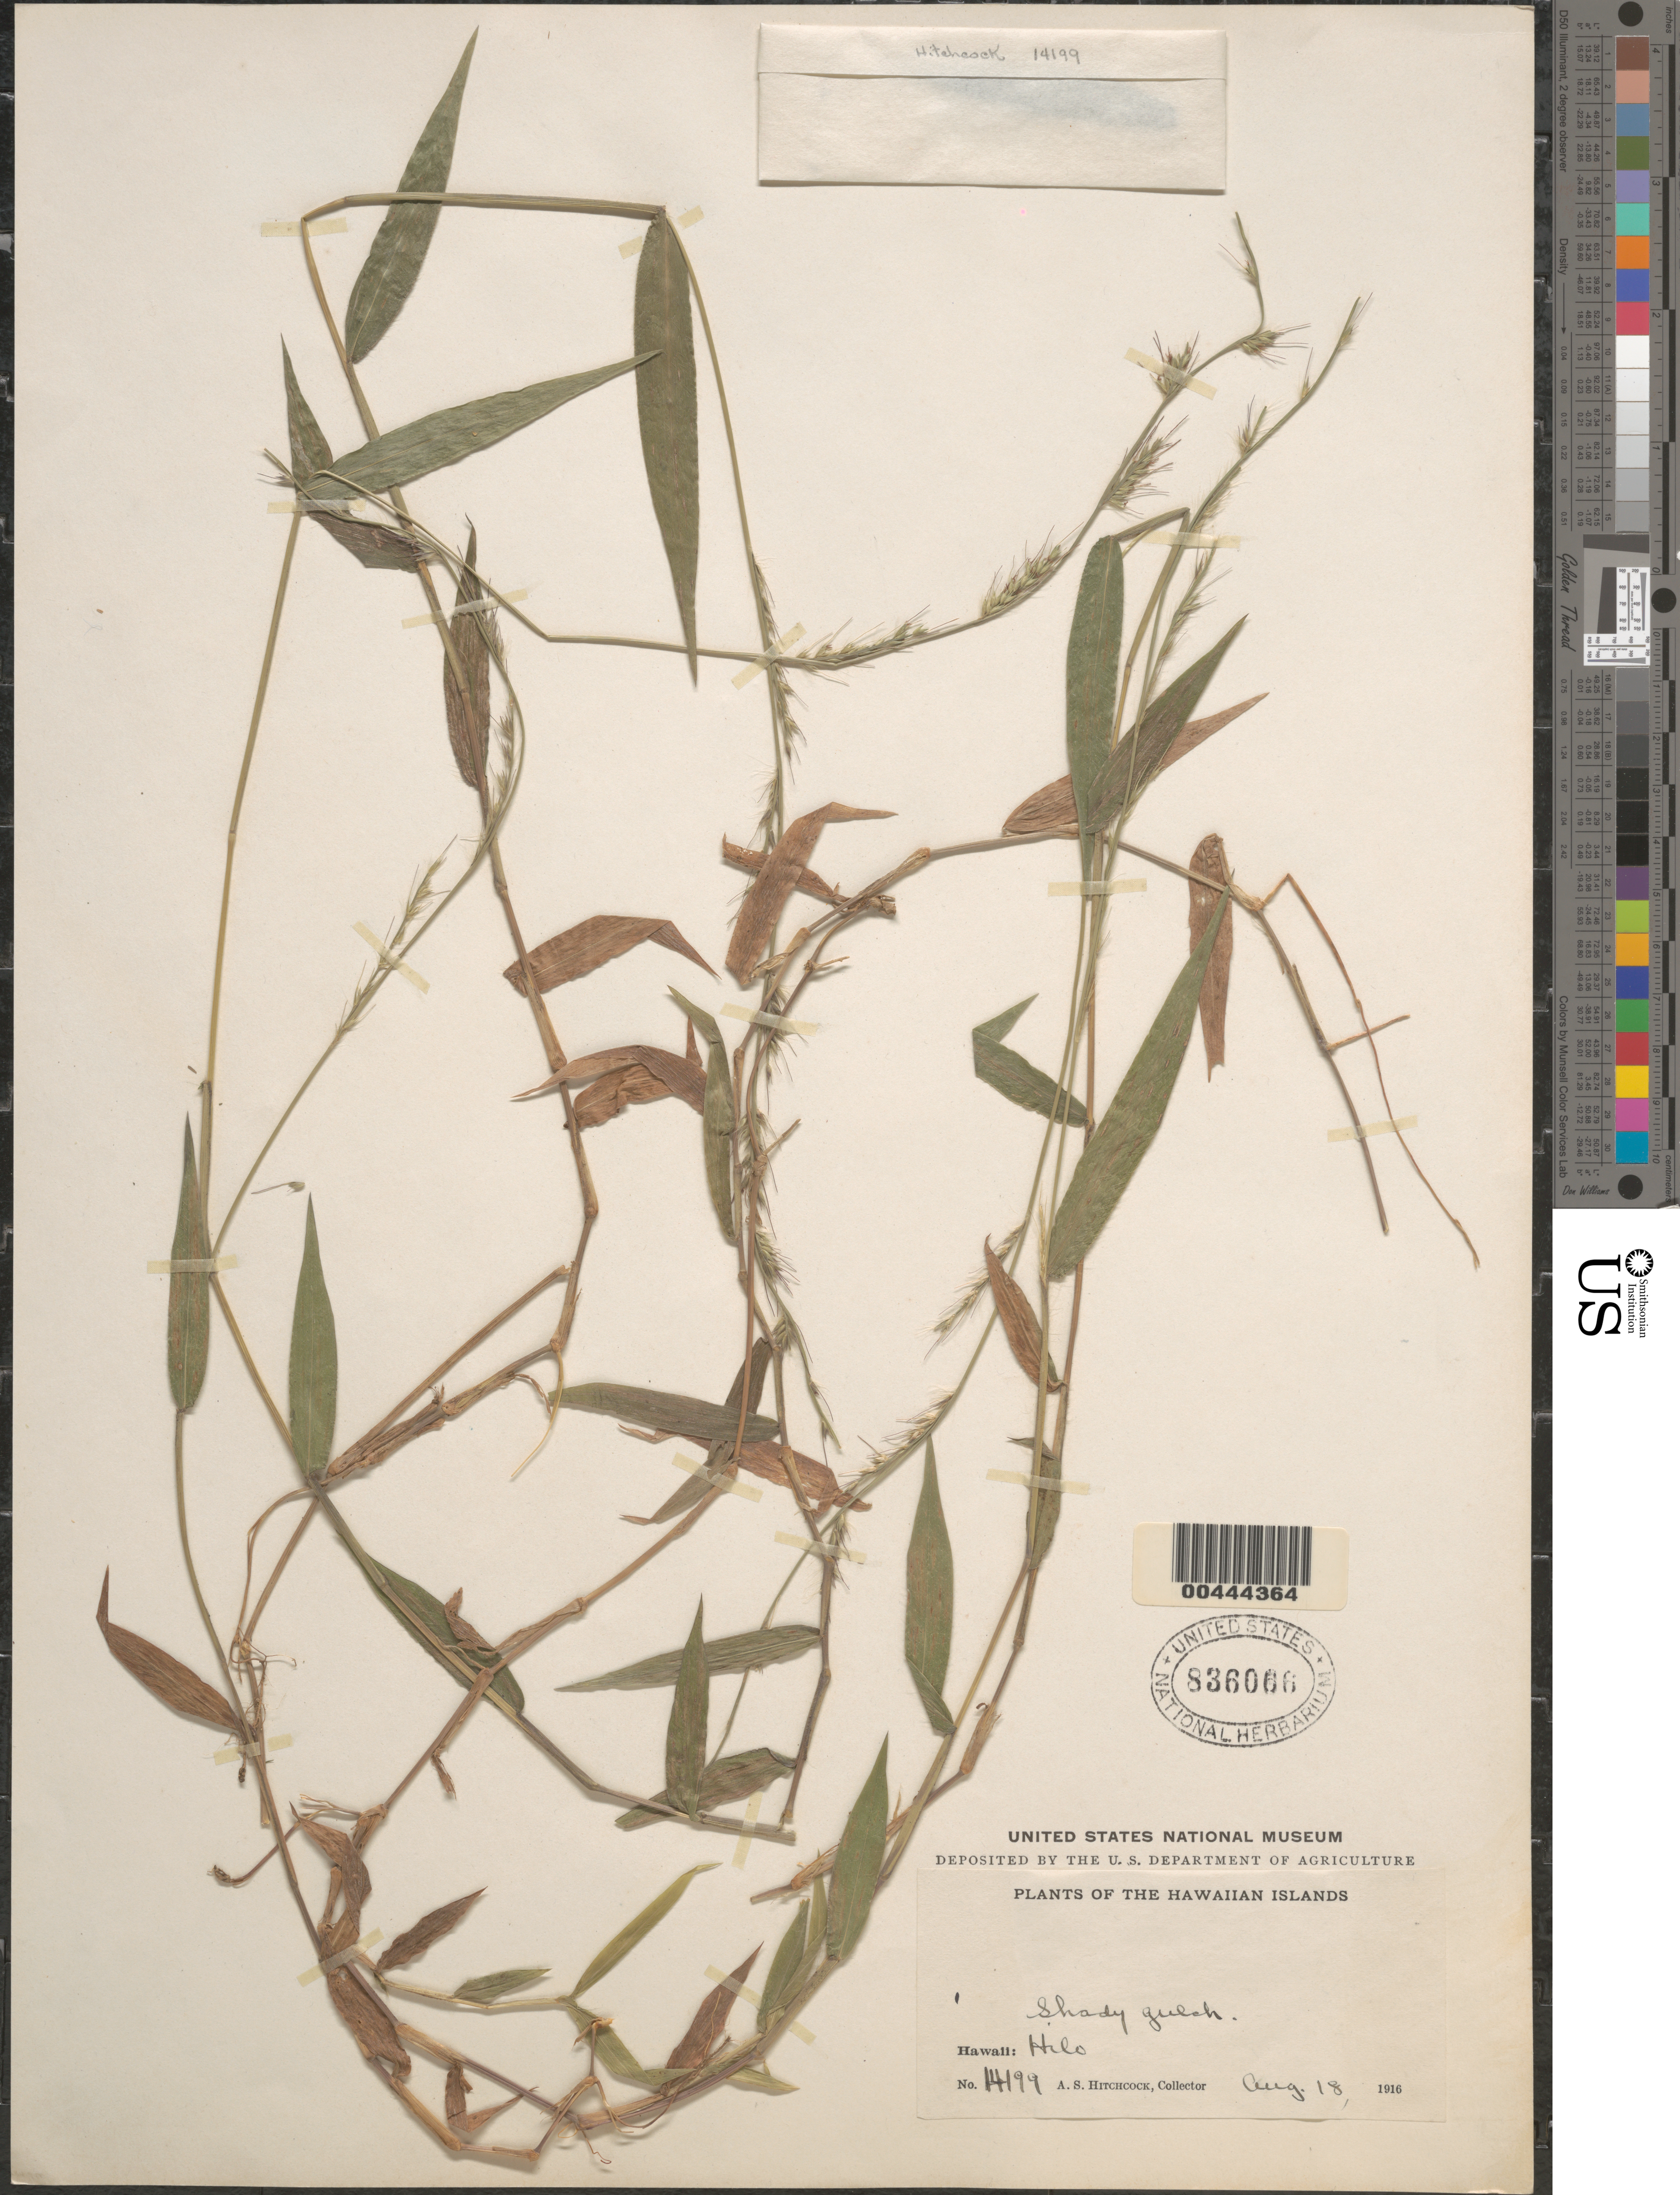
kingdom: Plantae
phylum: Tracheophyta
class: Liliopsida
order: Poales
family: Poaceae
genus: Oplismenus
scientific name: Oplismenus compositus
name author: (L.) P. Beauv.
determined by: Faccenda, K.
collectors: A. S. Hitchcock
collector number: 14199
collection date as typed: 18 Aug 1916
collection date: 1916-08-18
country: United States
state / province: Hawaii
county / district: Hawaii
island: Hawaii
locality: Hilo, shady gulch.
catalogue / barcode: US 836066